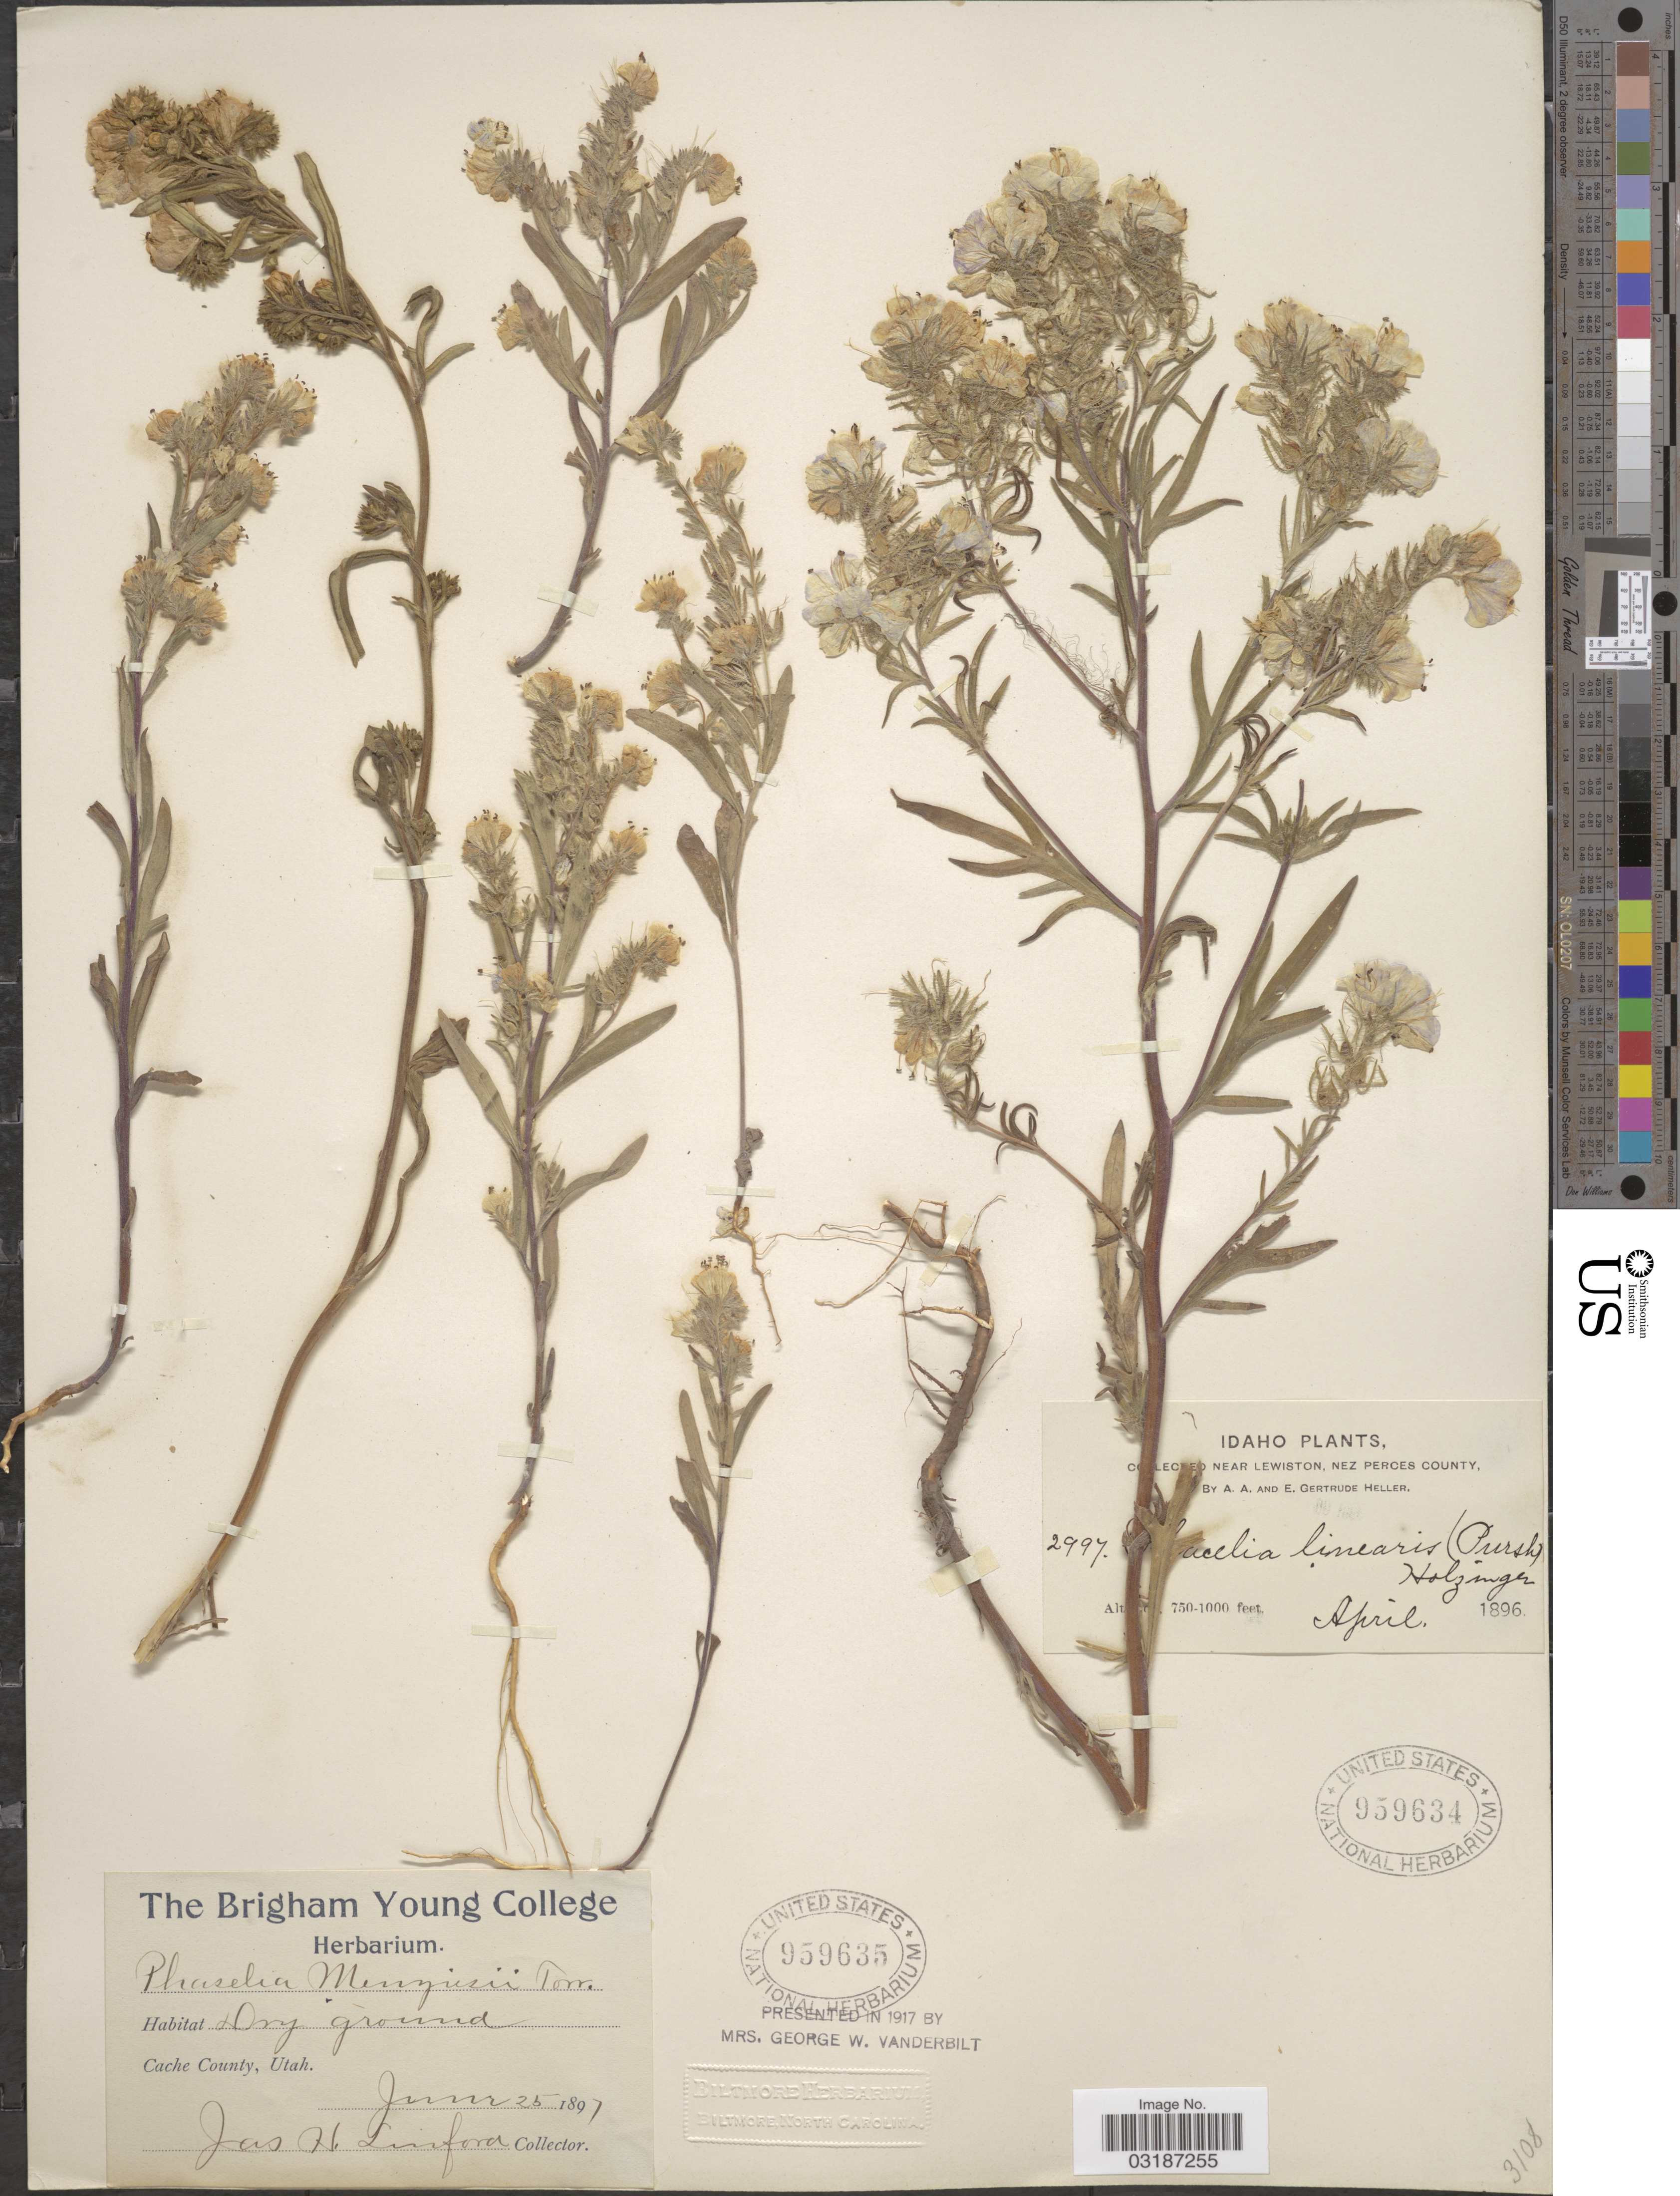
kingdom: Plantae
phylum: Tracheophyta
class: Magnoliopsida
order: Boraginales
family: Hydrophyllaceae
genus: Phacelia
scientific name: Phacelia linearis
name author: (Pursh) Holz.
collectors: A. A. Heller & E. G. Heller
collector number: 2997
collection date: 1896-04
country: United States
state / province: Idaho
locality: Near Lewiston, Nez Perces County.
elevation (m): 229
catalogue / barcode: US 959634-2